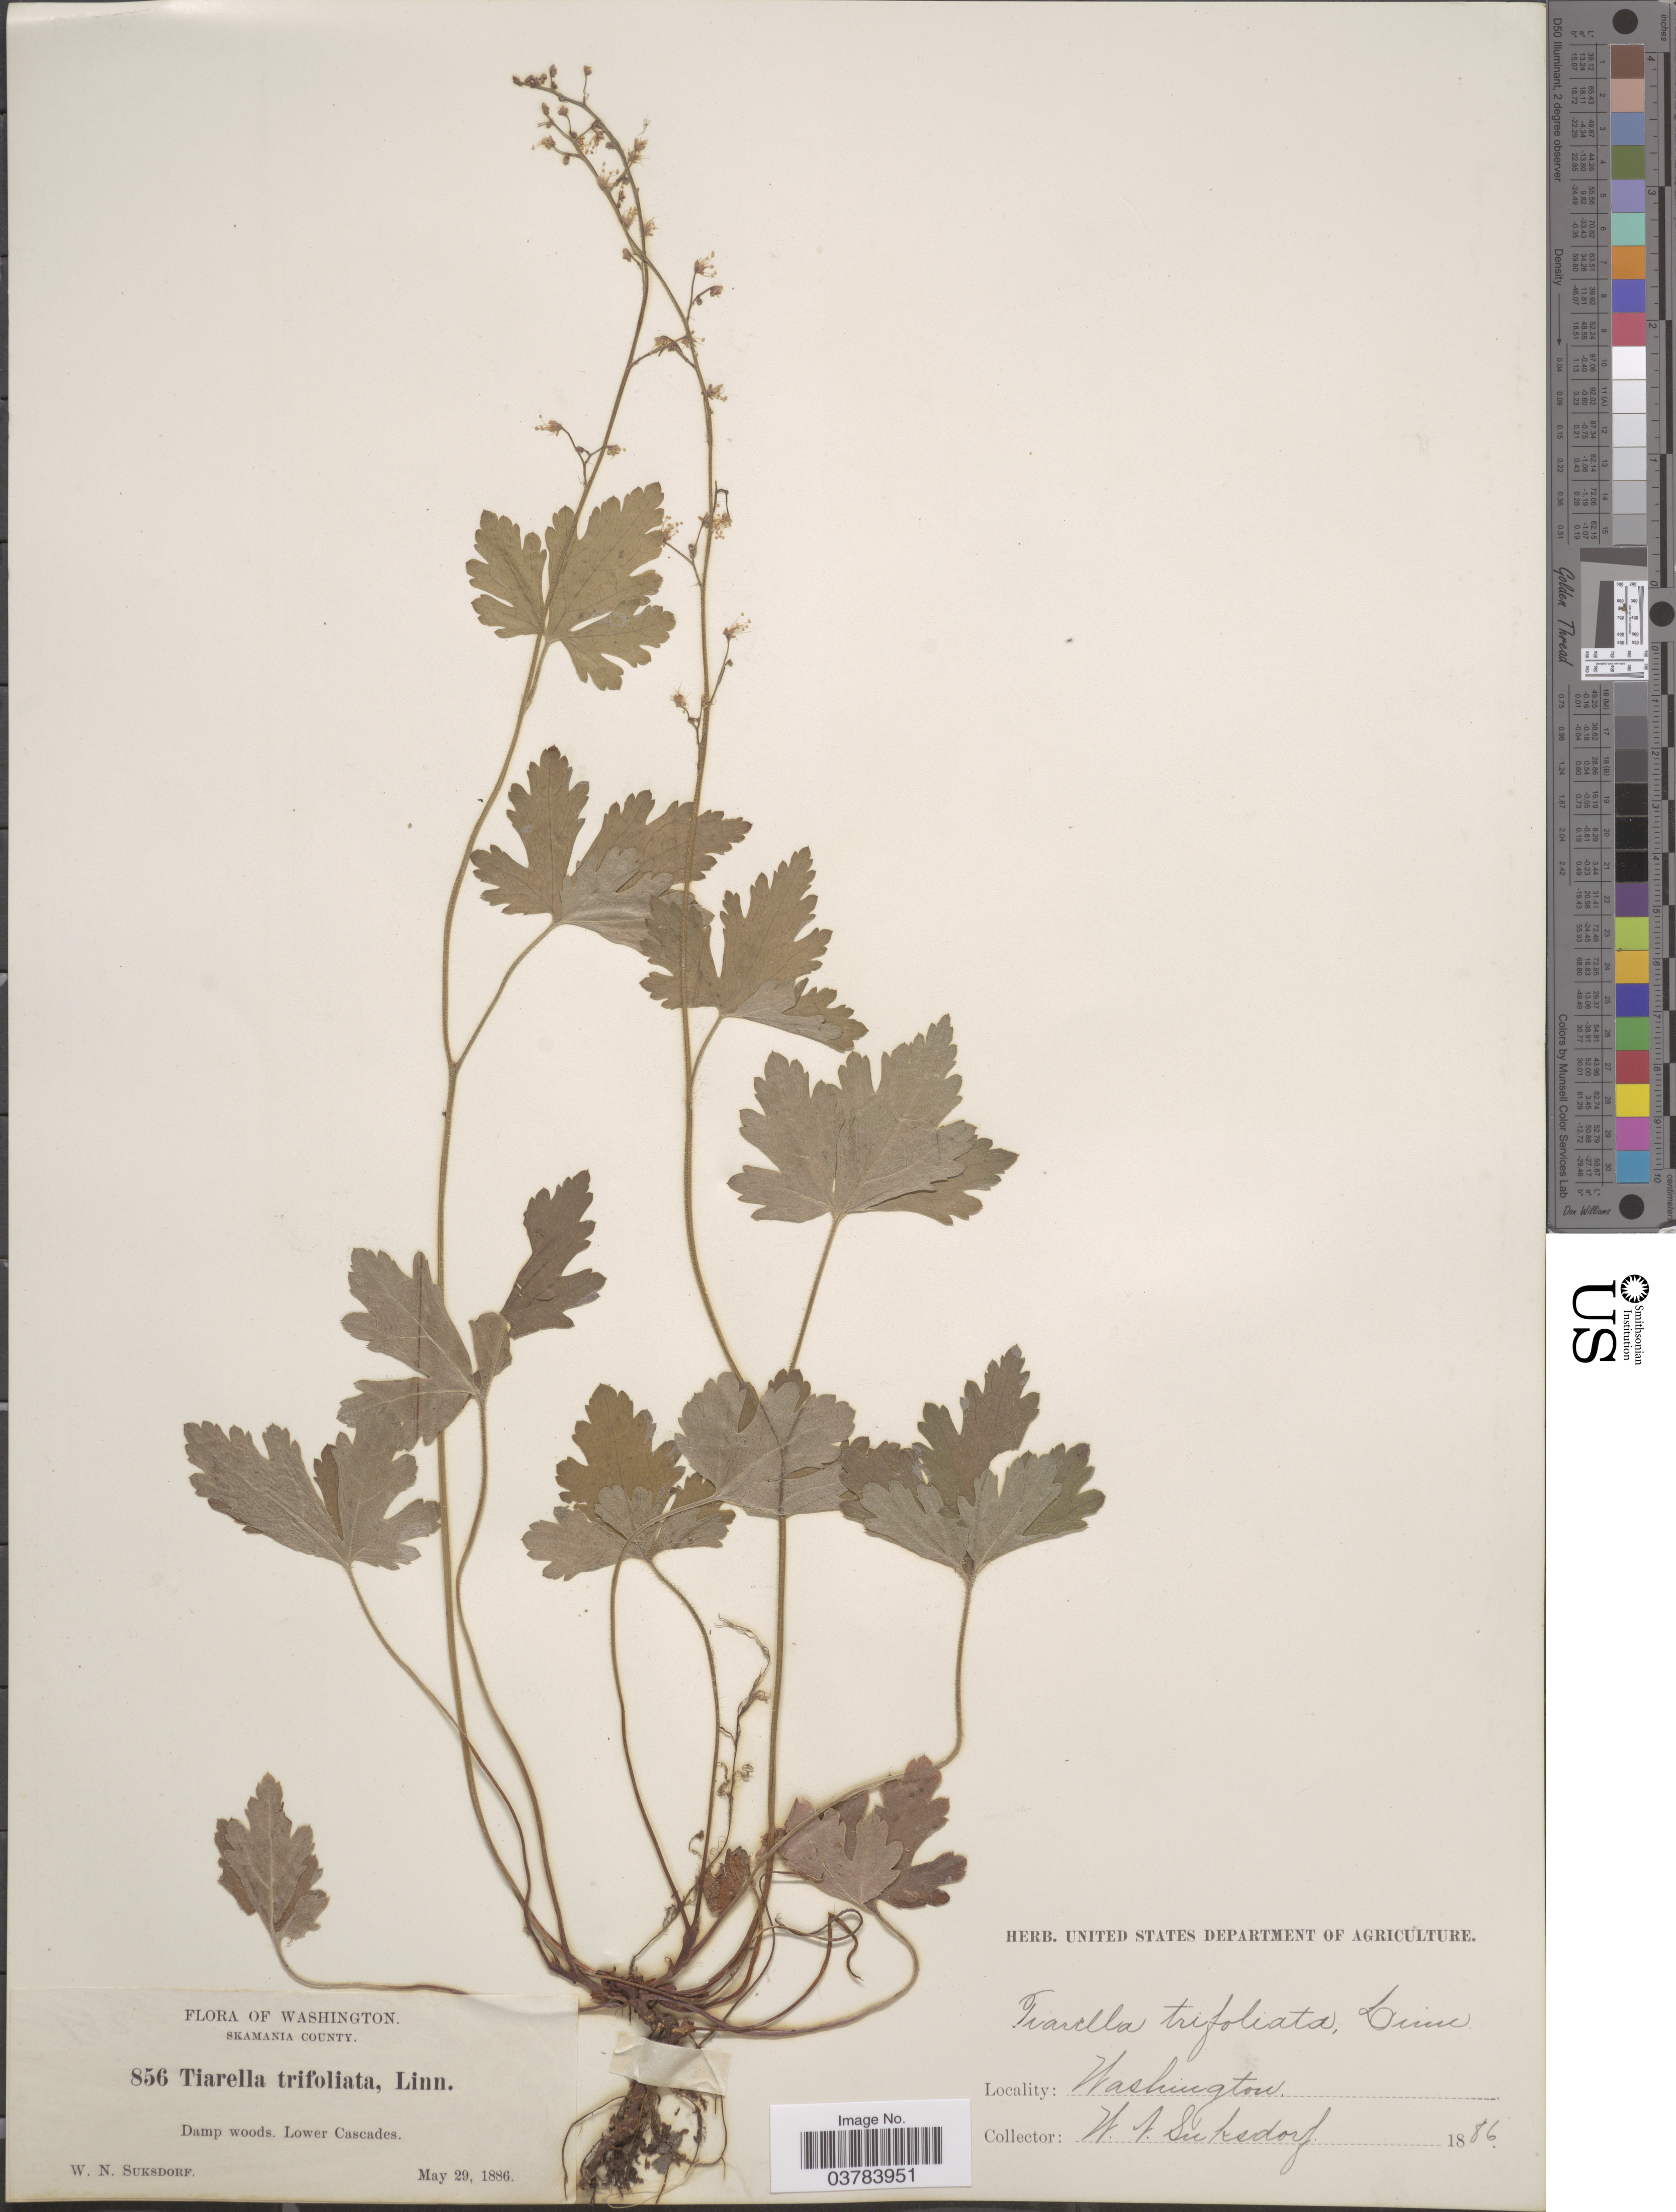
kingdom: Plantae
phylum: Tracheophyta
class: Magnoliopsida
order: Saxifragales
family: Saxifragaceae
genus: Tiarella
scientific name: Tiarella trifoliata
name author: L.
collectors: W. N. Suksdorf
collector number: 856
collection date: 1886-05-29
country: United States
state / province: Washington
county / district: Skamania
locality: Skamania County. Damp woods. Lower Cascades.